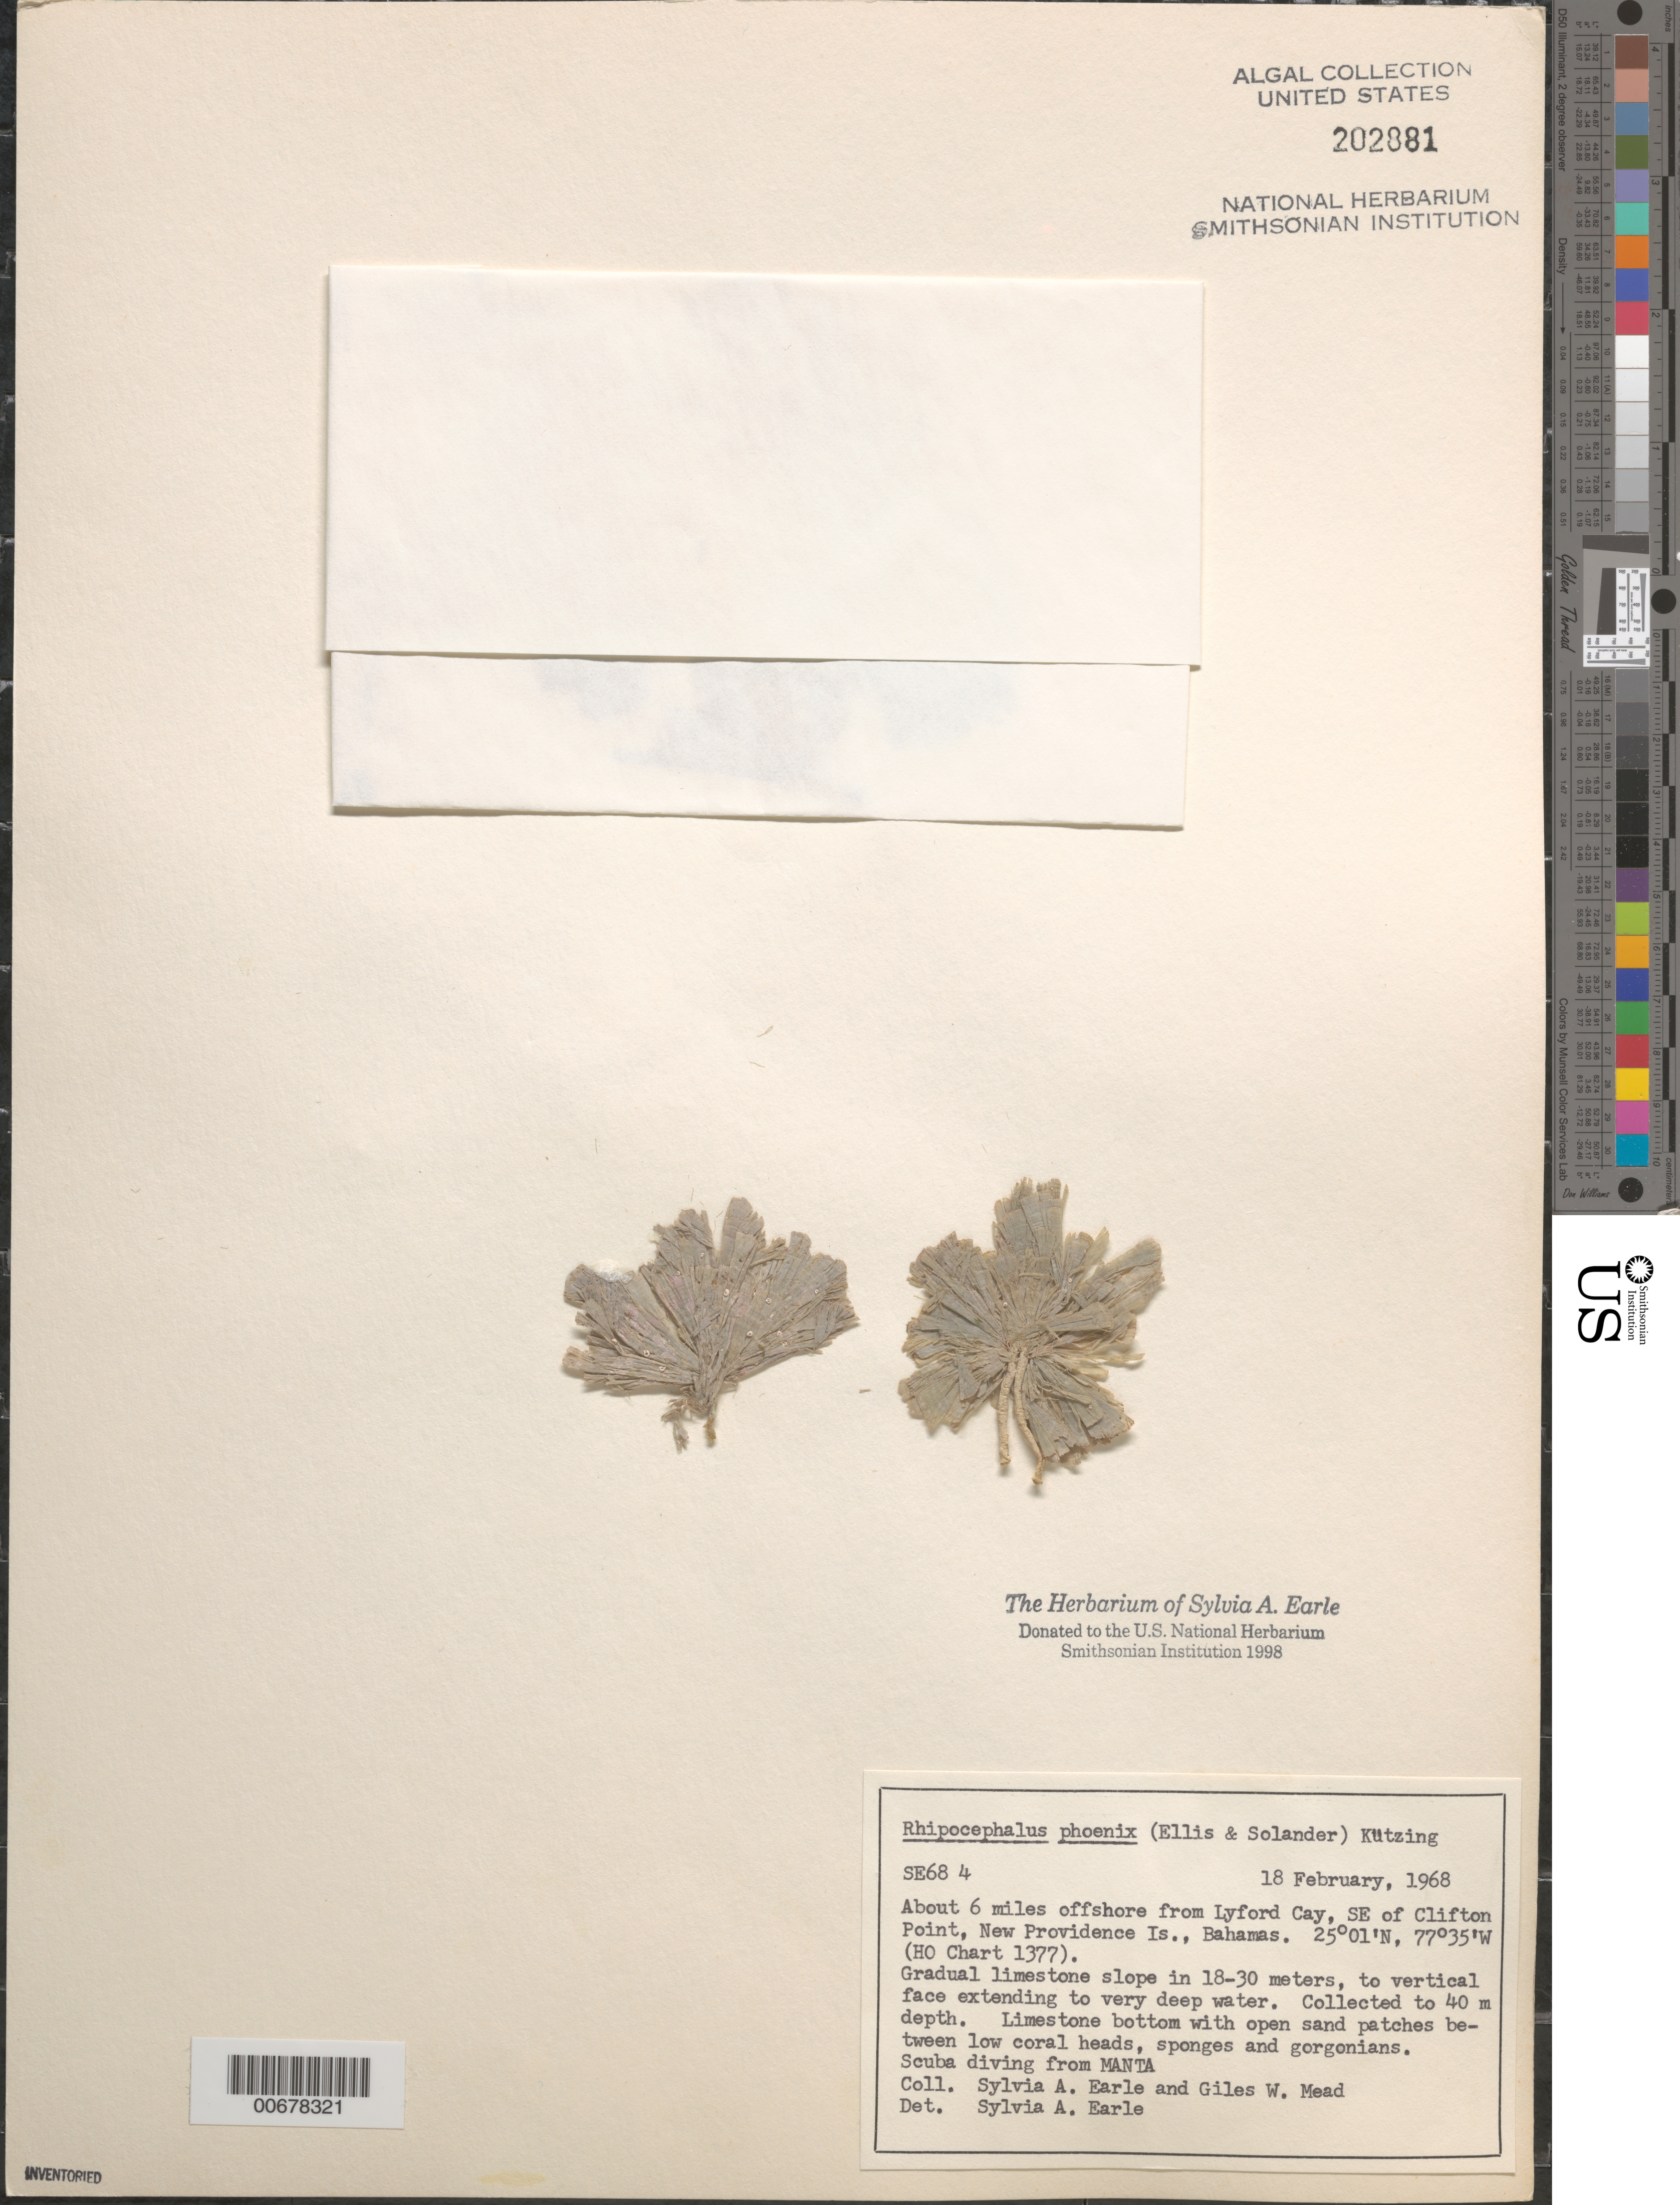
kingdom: Plantae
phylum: Chlorophyta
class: Ulvophyceae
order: Bryopsidales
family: Udoteaceae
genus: Rhipocephalus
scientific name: Rhipocephalus phoenix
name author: (J. Ellis & Sol.) Kütz.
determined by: Earle, S. A.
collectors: S. A. Earle & G. W. Mead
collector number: SE 684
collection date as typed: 18 Feb 1968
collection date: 1968-02-18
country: Bahamas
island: New Providence Island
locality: Ca. 6 miles off Lyford Cay, southeast of Clifton Point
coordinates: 25 01' N, 77 35' W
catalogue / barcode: US 202881